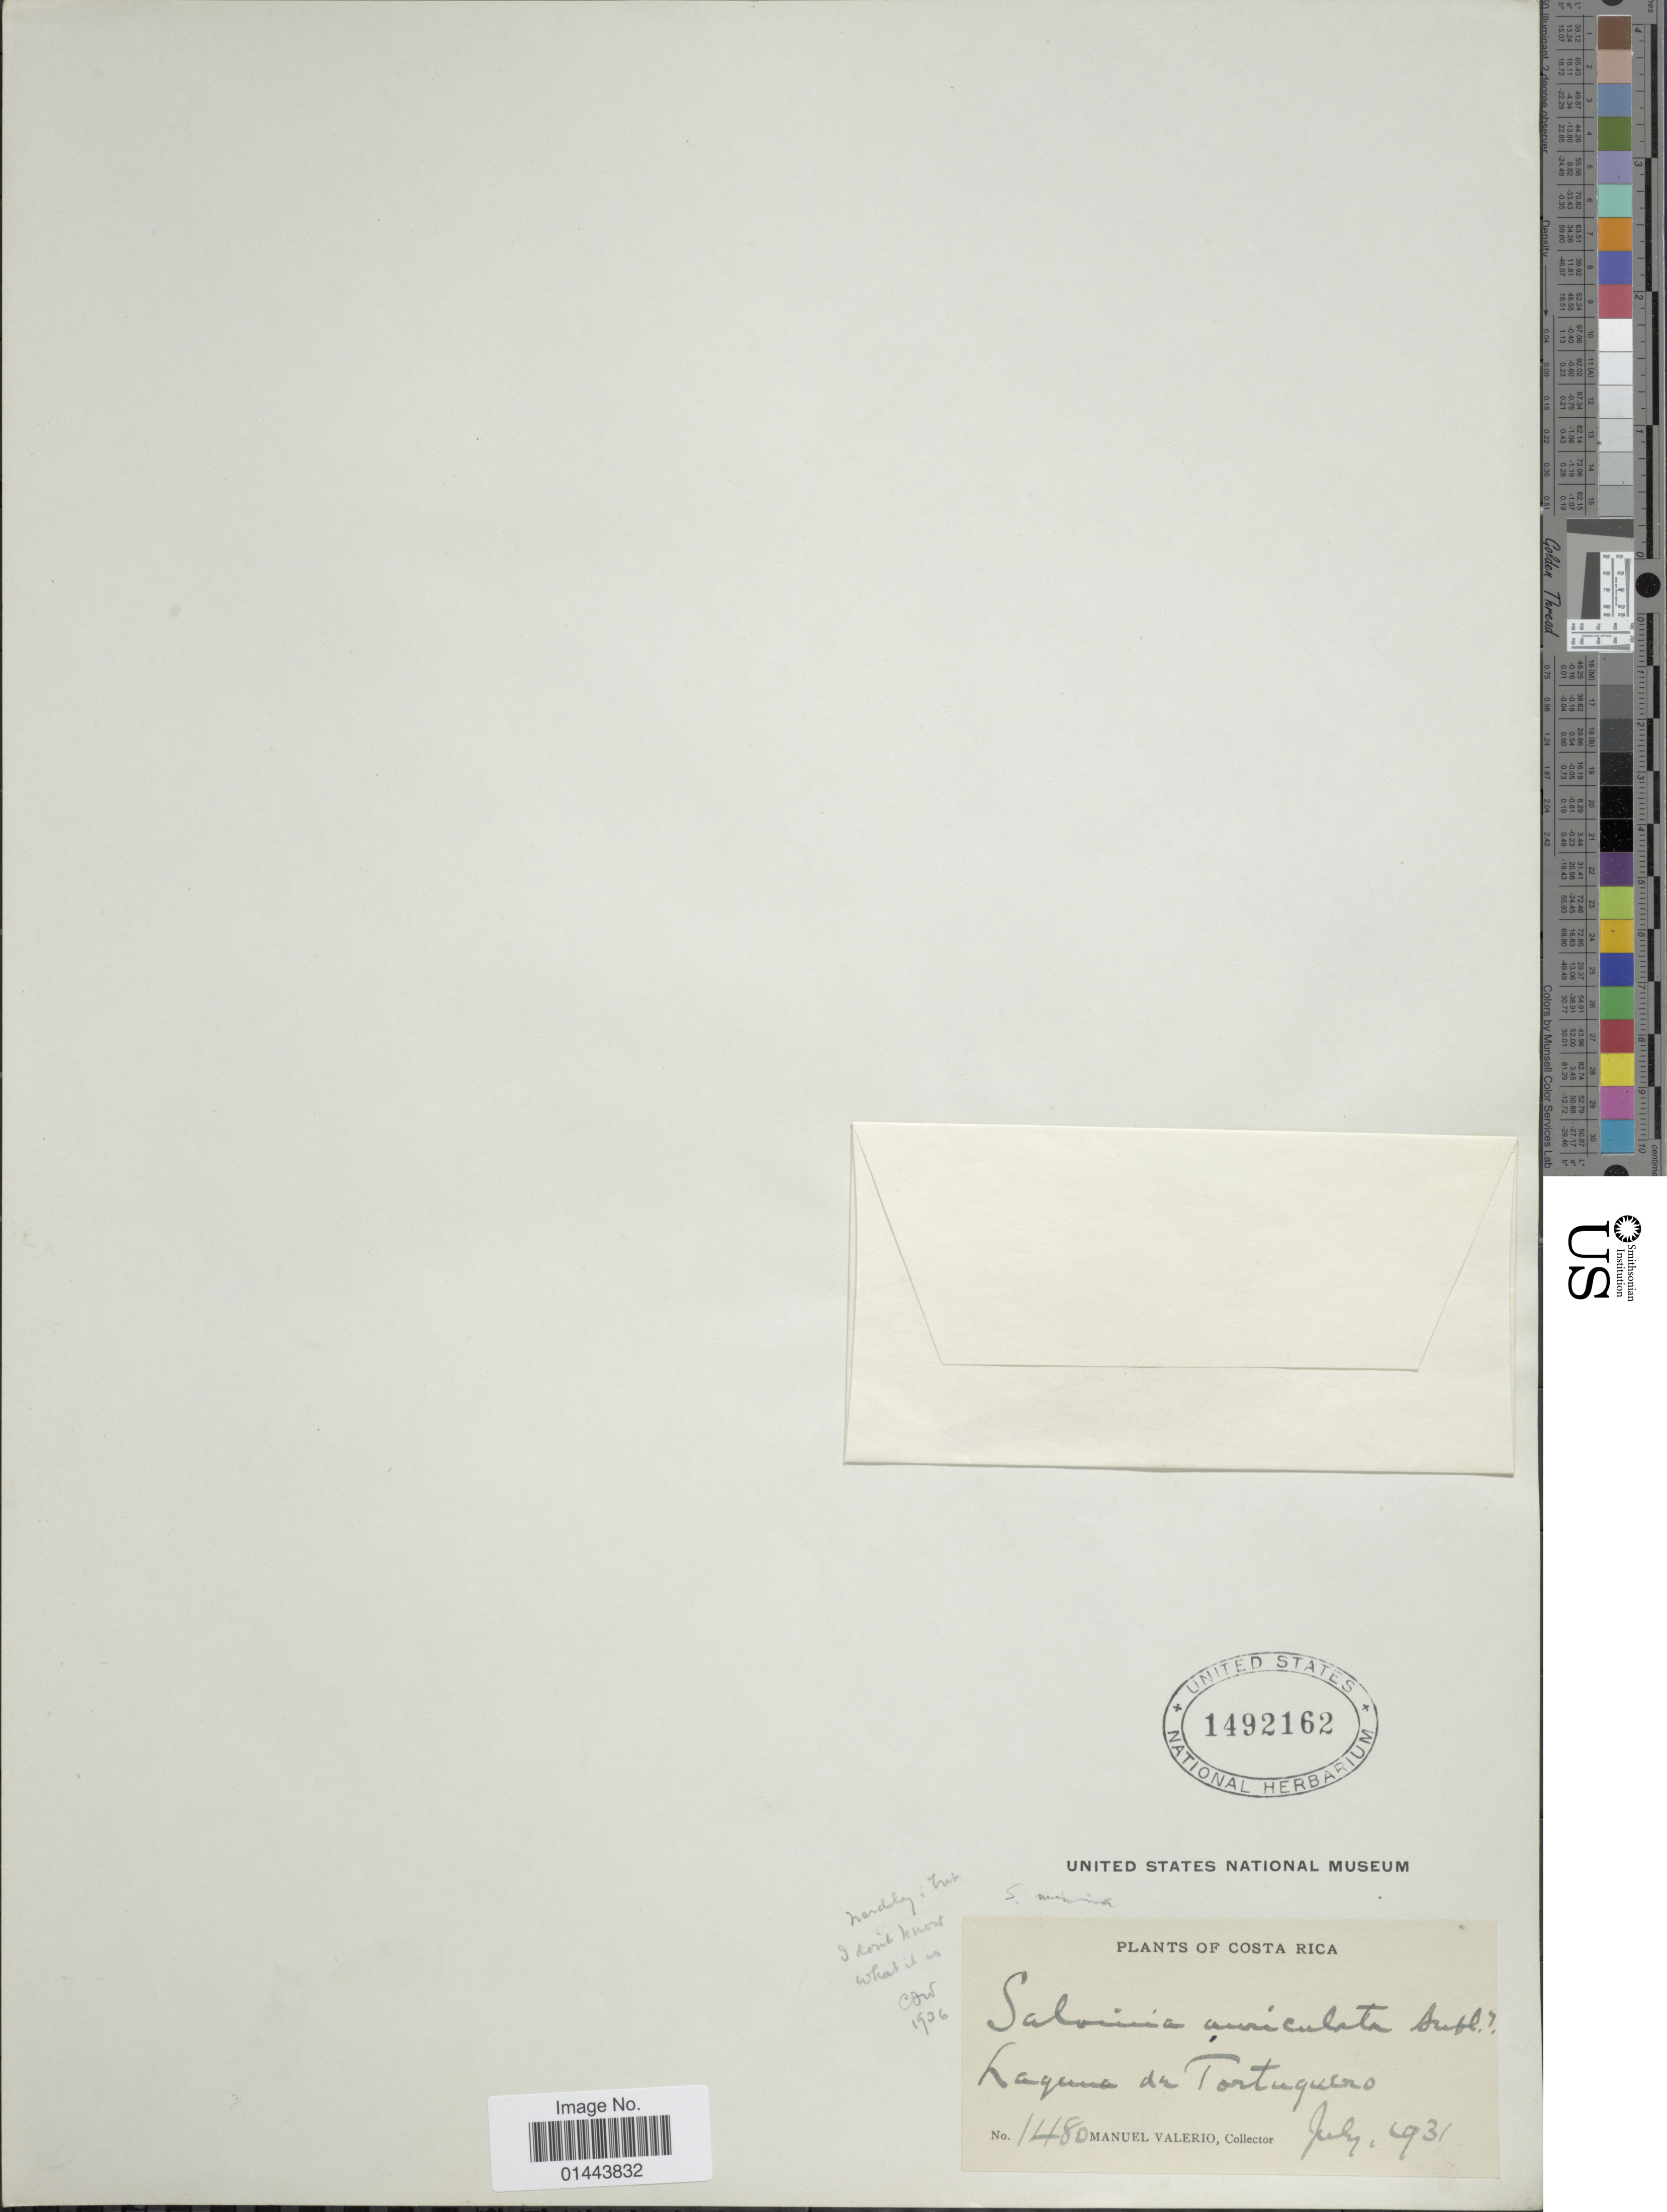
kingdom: Plantae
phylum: Tracheophyta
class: Polypodiopsida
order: Salviniales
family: Salviniaceae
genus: Salvinia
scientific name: Salvinia minima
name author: Baker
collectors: M. Valerio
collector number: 1480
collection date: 1931-07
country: Costa Rica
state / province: Limón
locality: Laguna de Tortuguero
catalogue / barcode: US 1492162